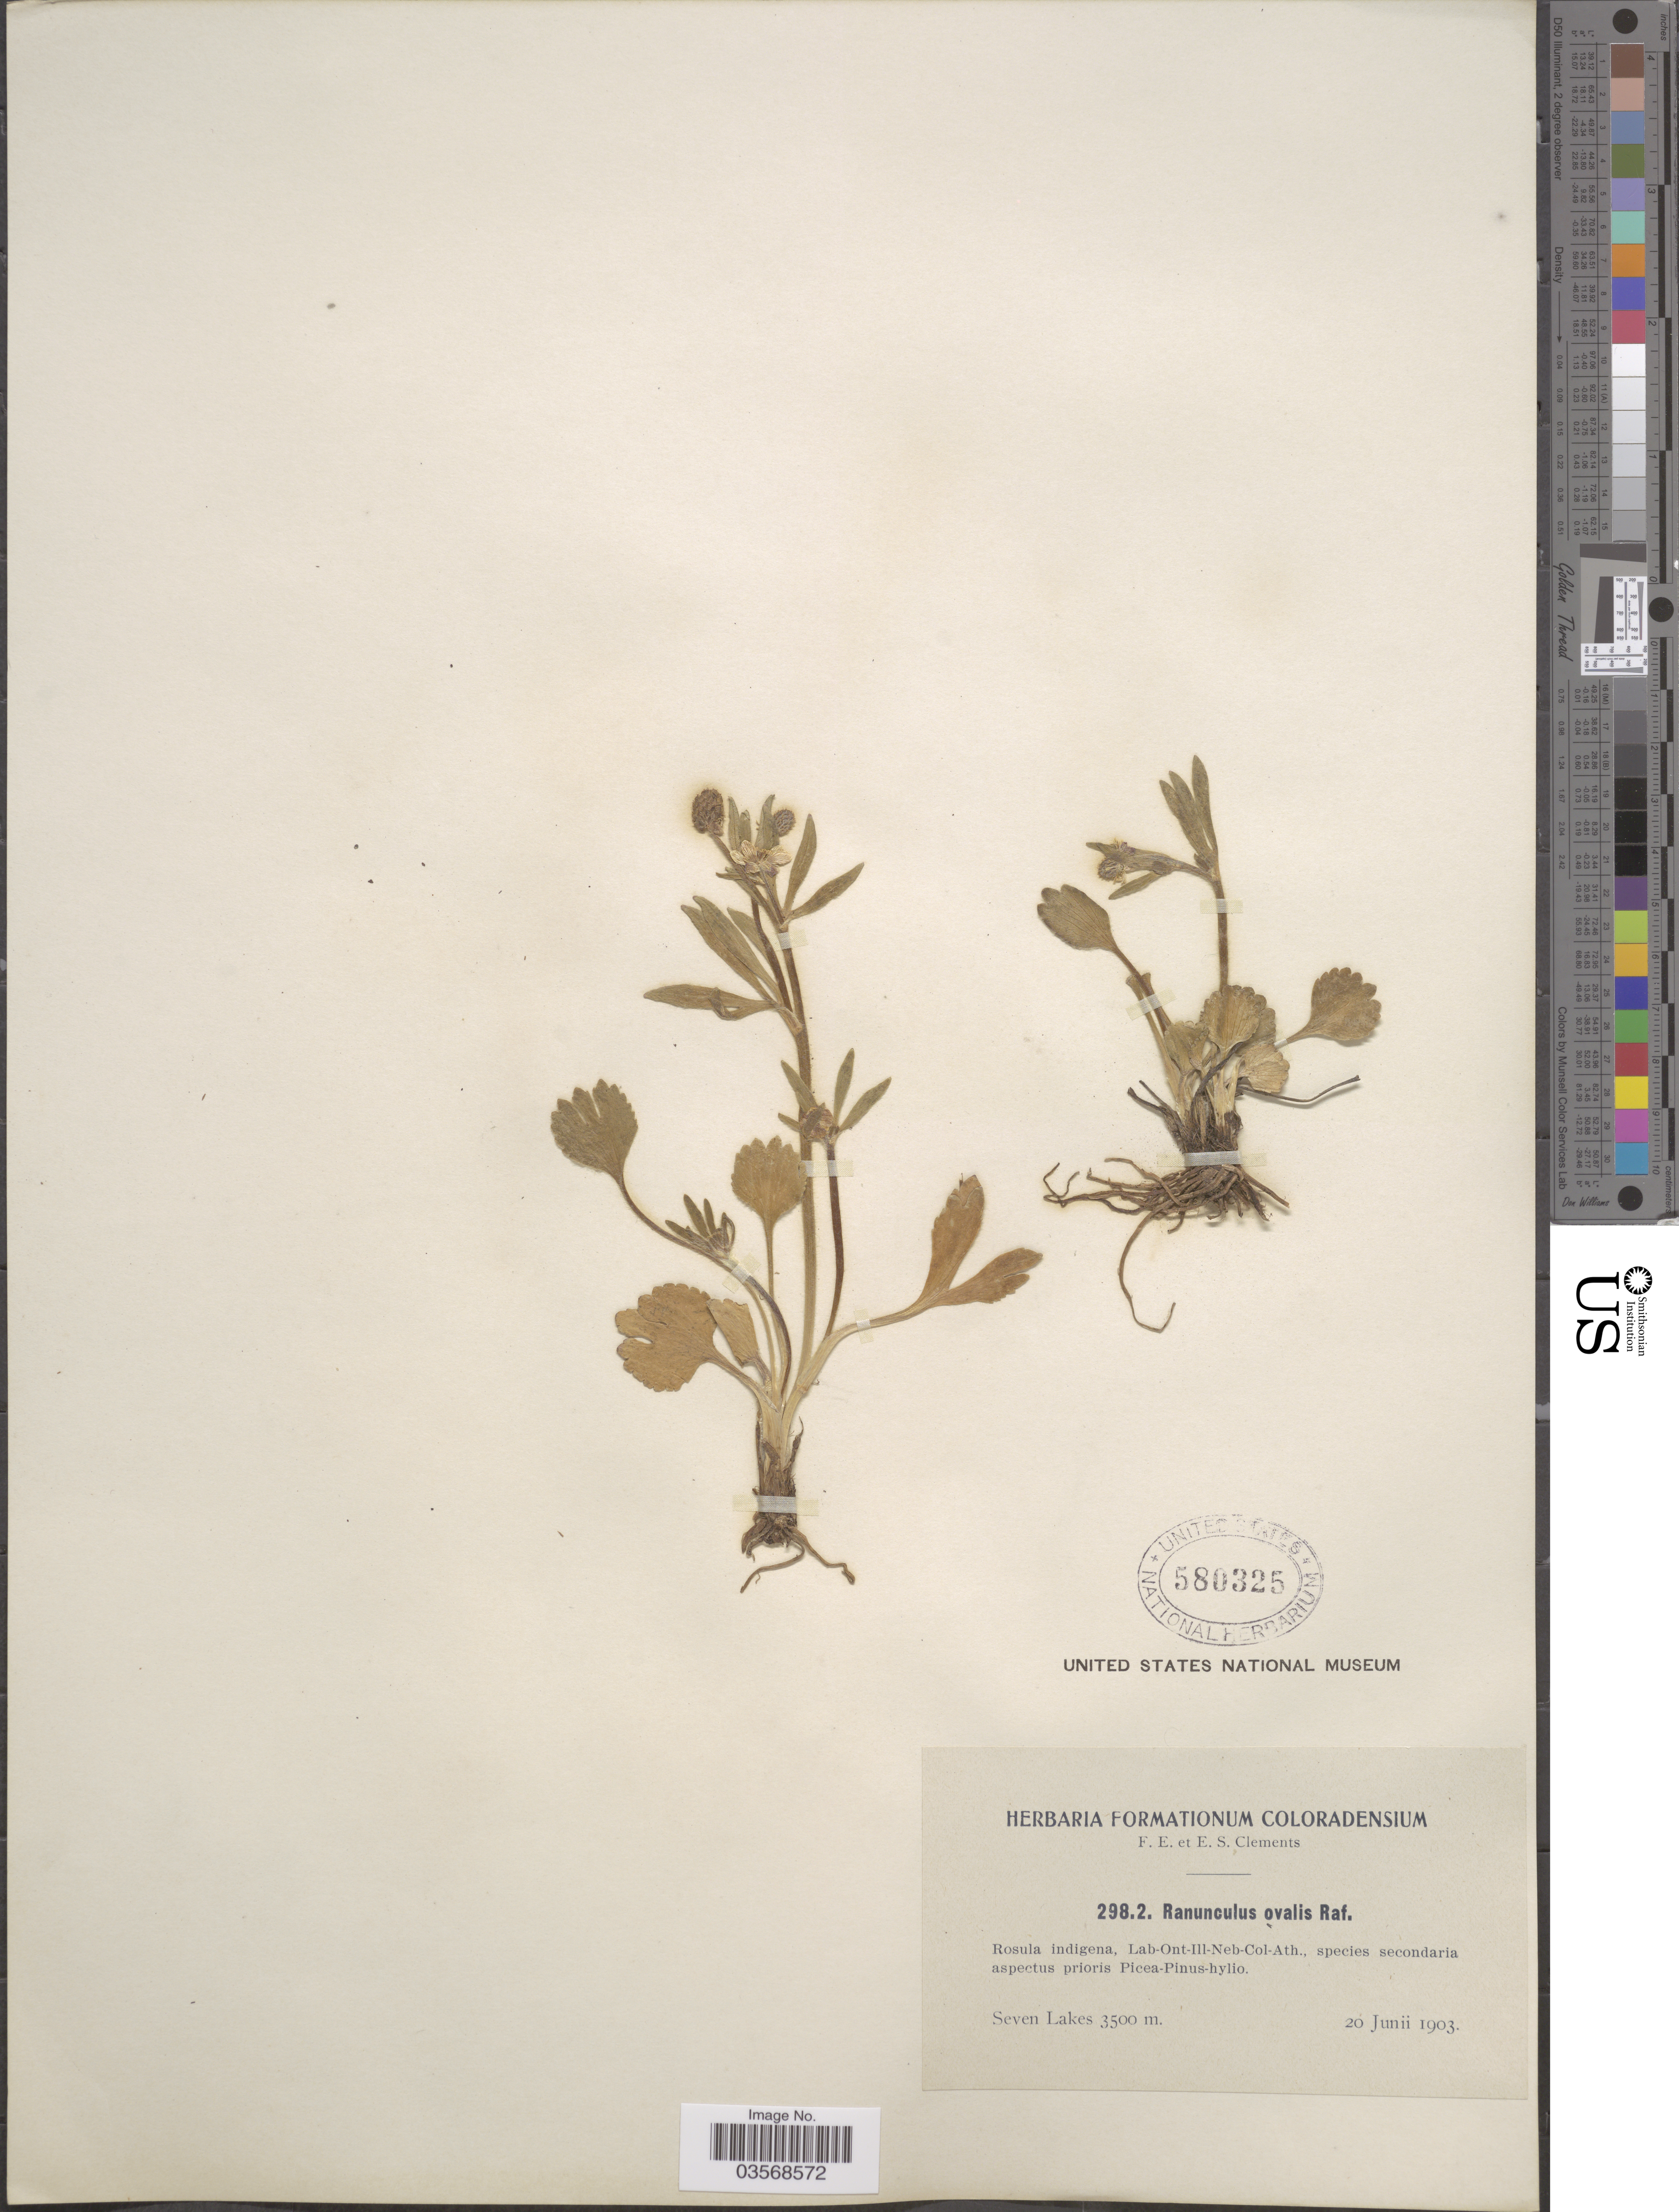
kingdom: Plantae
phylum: Tracheophyta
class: Magnoliopsida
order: Ranunculales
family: Ranunculaceae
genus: Ranunculus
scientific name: Ranunculus ovalis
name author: Raf.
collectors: F. E. Clements & E. S. Clements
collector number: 2982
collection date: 1903-06-20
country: United States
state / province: Colorado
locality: Seven Lakes.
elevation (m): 3500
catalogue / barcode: US 580325